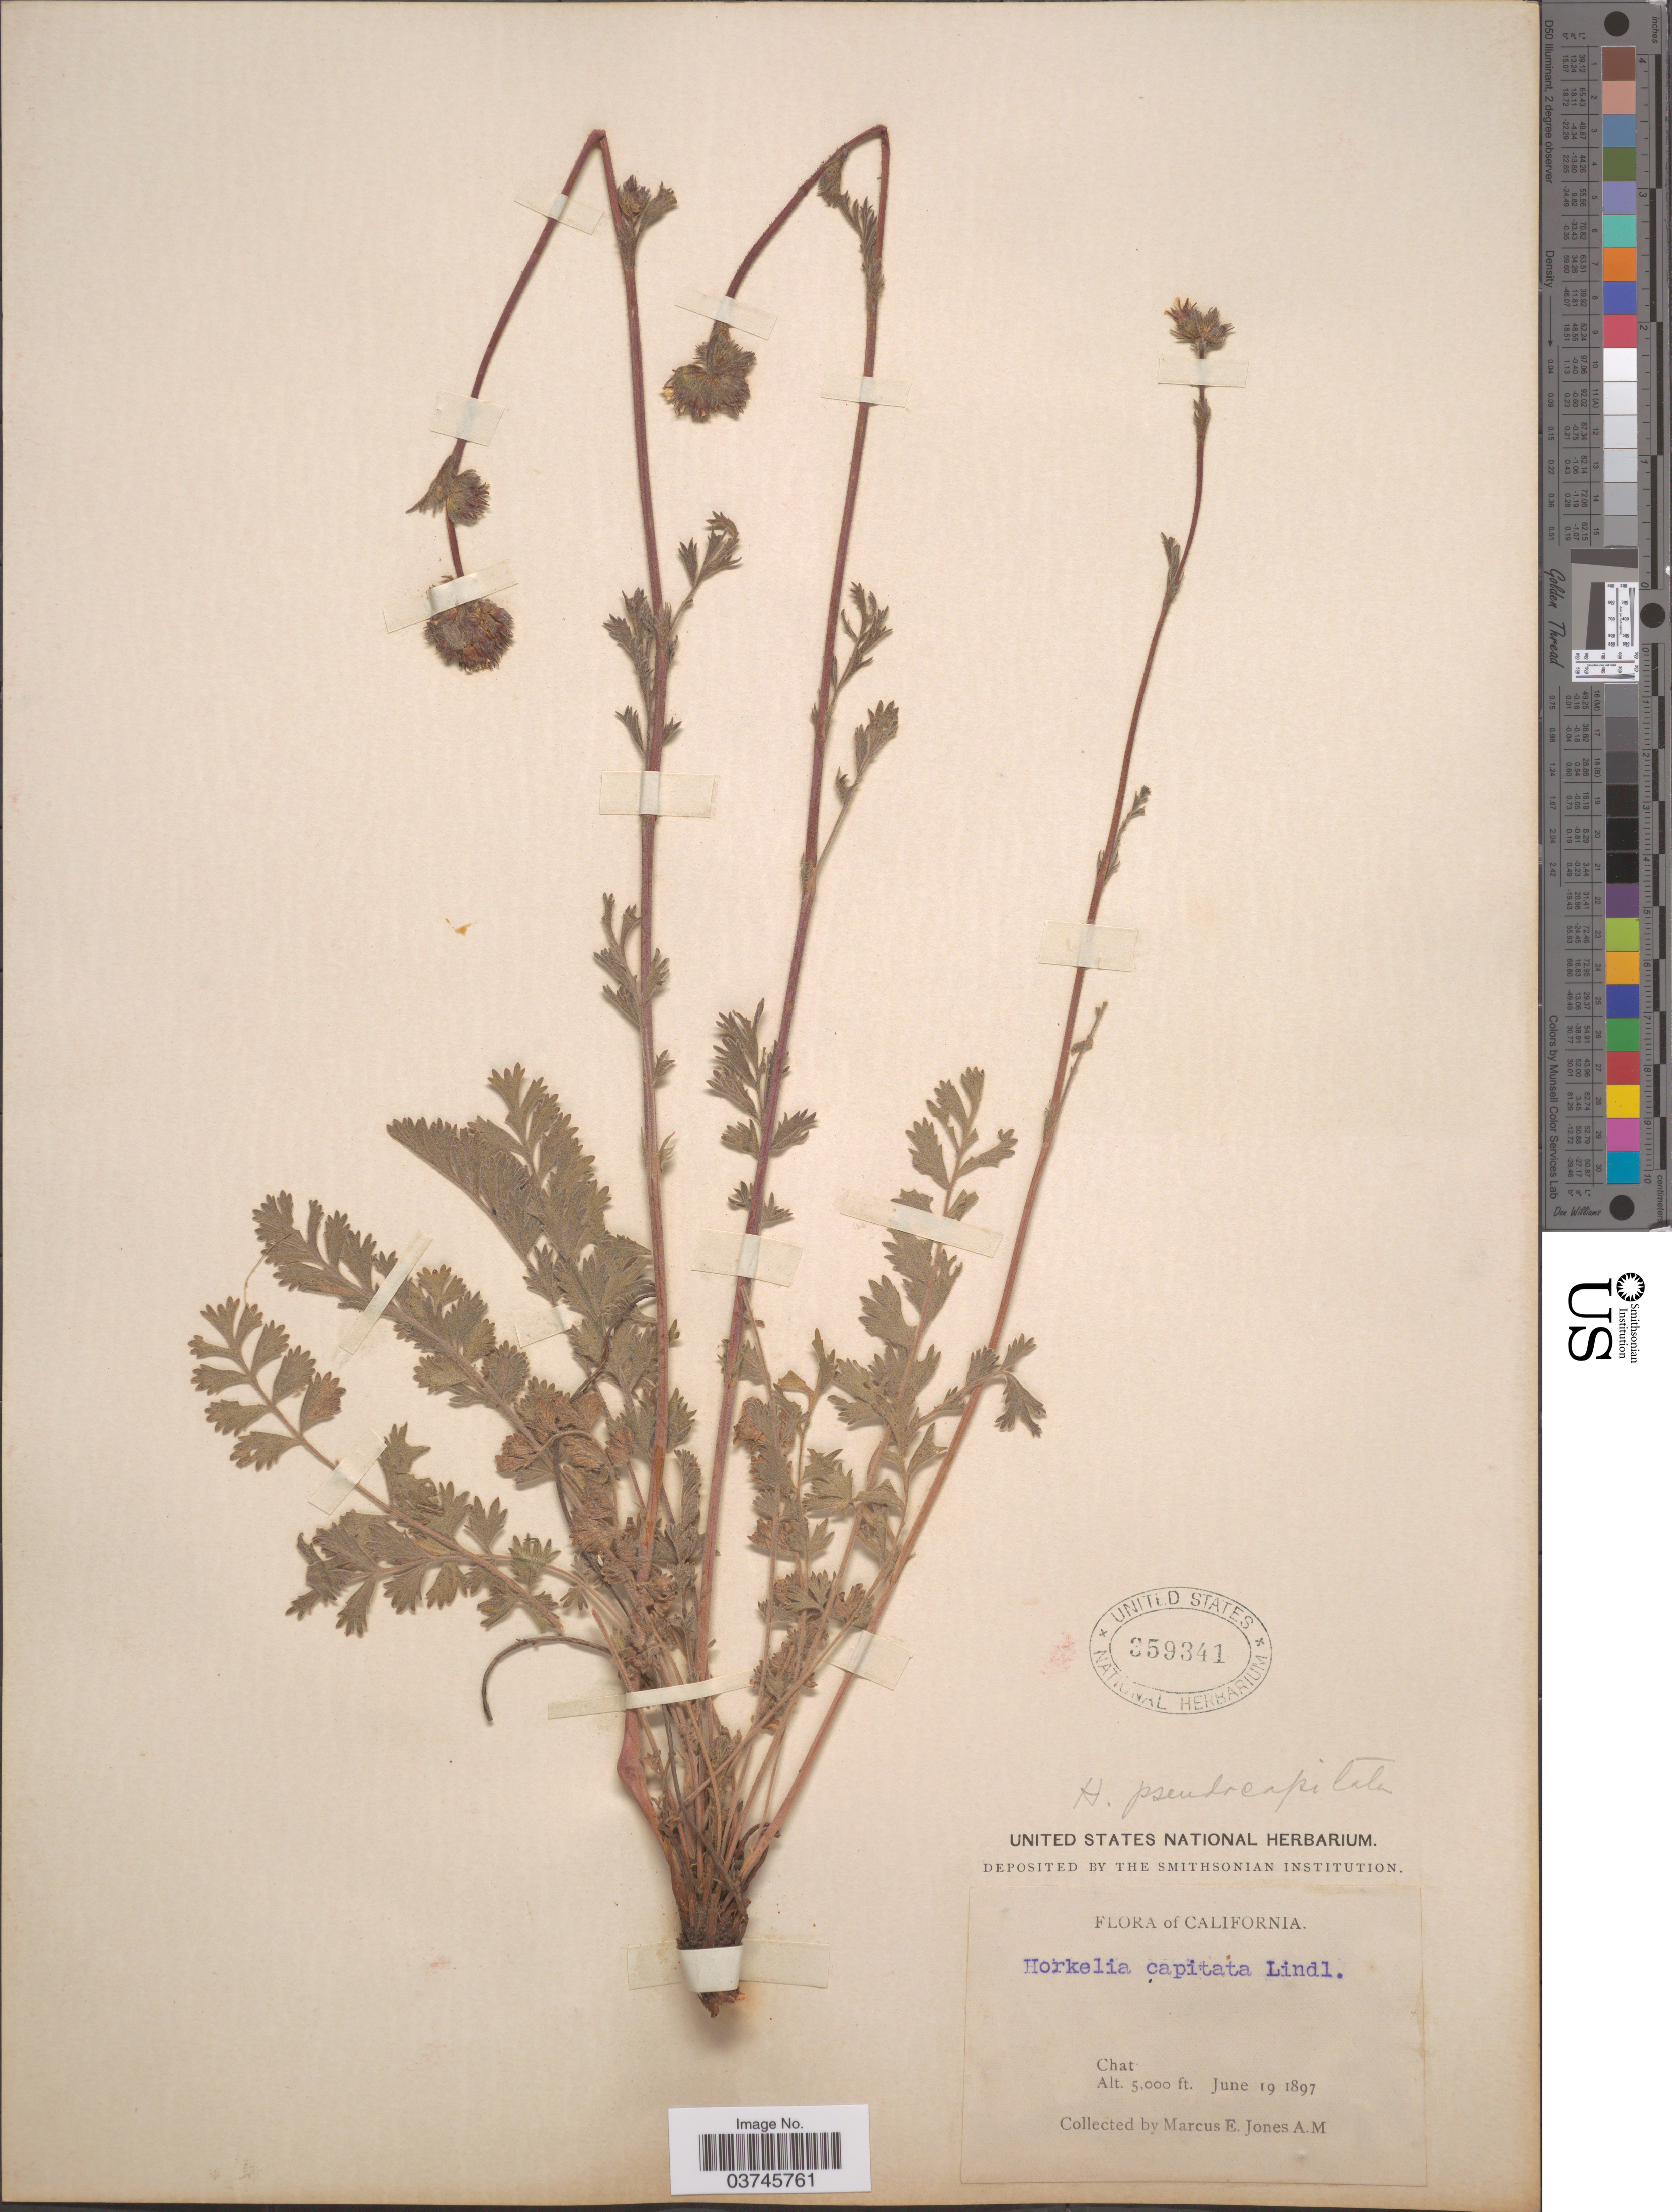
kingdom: Plantae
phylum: Tracheophyta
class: Magnoliopsida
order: Rosales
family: Rosaceae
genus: Potentilla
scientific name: Potentilla douglasii var. pseudocapitata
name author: (Rydb. ex Howell) Jeps.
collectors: M. E. Jones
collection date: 1897-06-19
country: United States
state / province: California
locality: Chat.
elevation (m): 1524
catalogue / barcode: US 359341